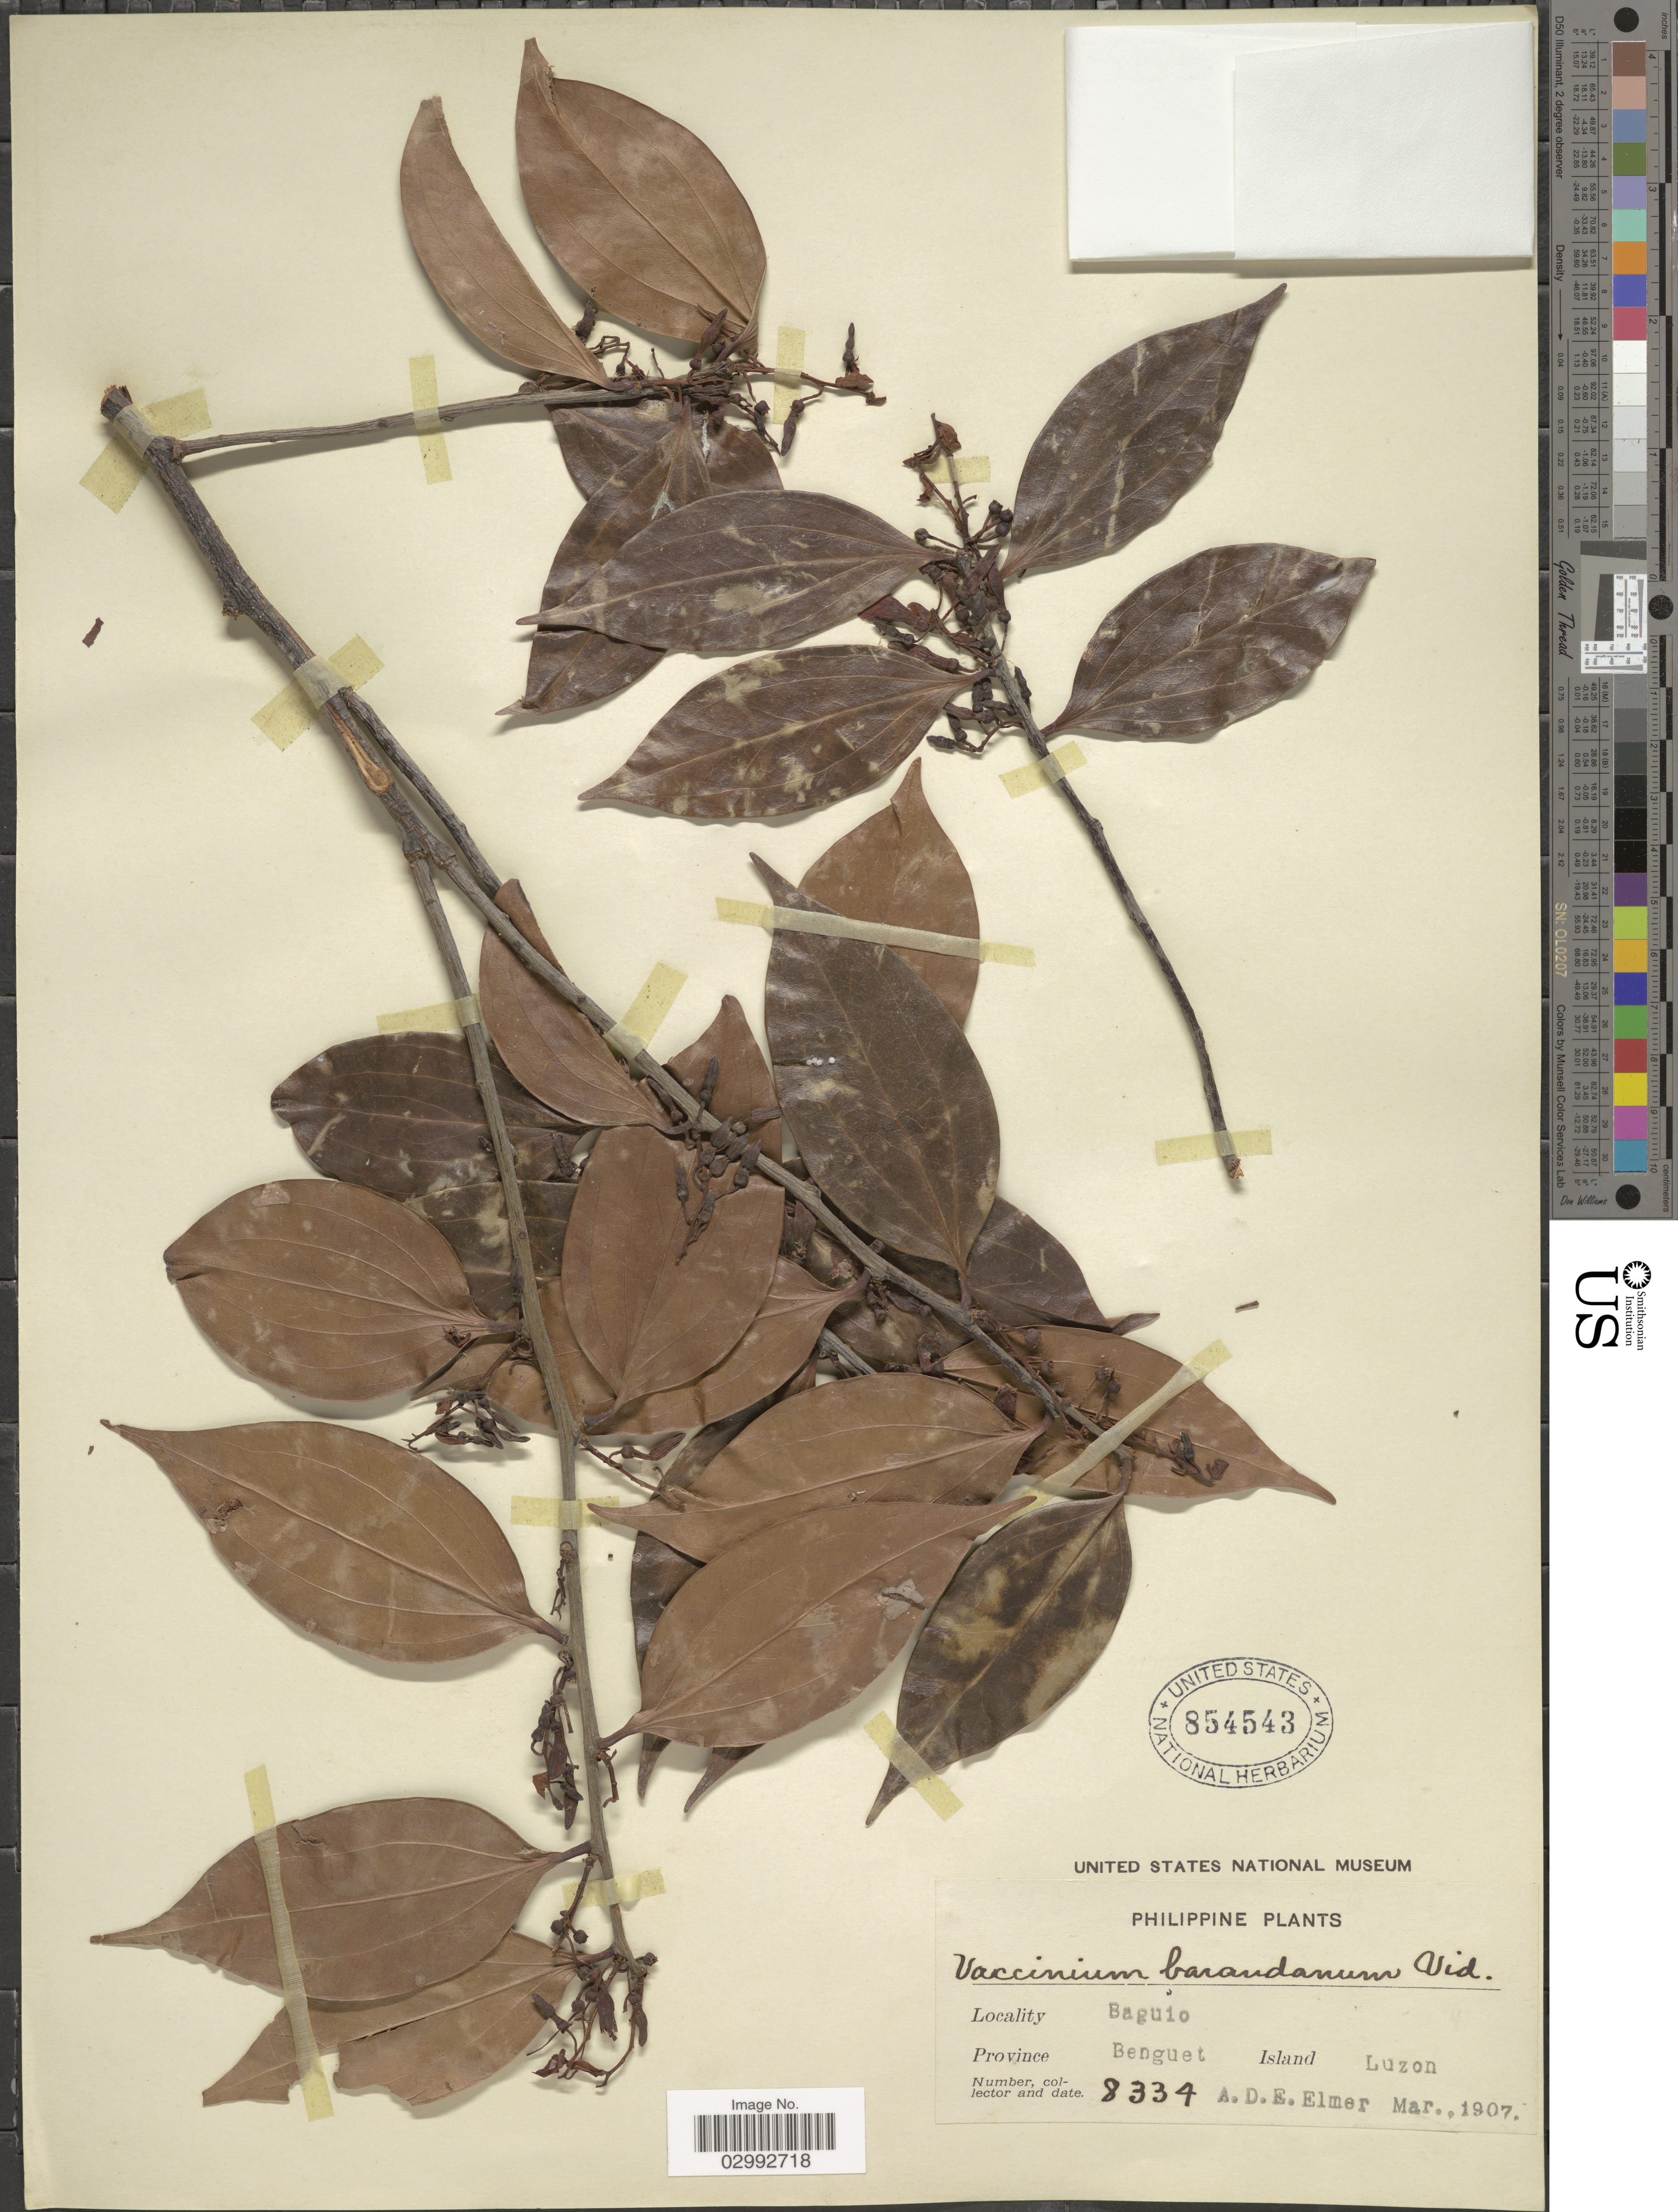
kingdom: Plantae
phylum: Tracheophyta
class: Magnoliopsida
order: Ericales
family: Ericaceae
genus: Vaccinium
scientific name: Vaccinium barandanum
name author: S. Vidal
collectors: A. D. E. Elmer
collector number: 8334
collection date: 1907-03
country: Philippines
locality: Baguio, Province Benguet, Island Luzon.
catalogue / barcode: US 854543